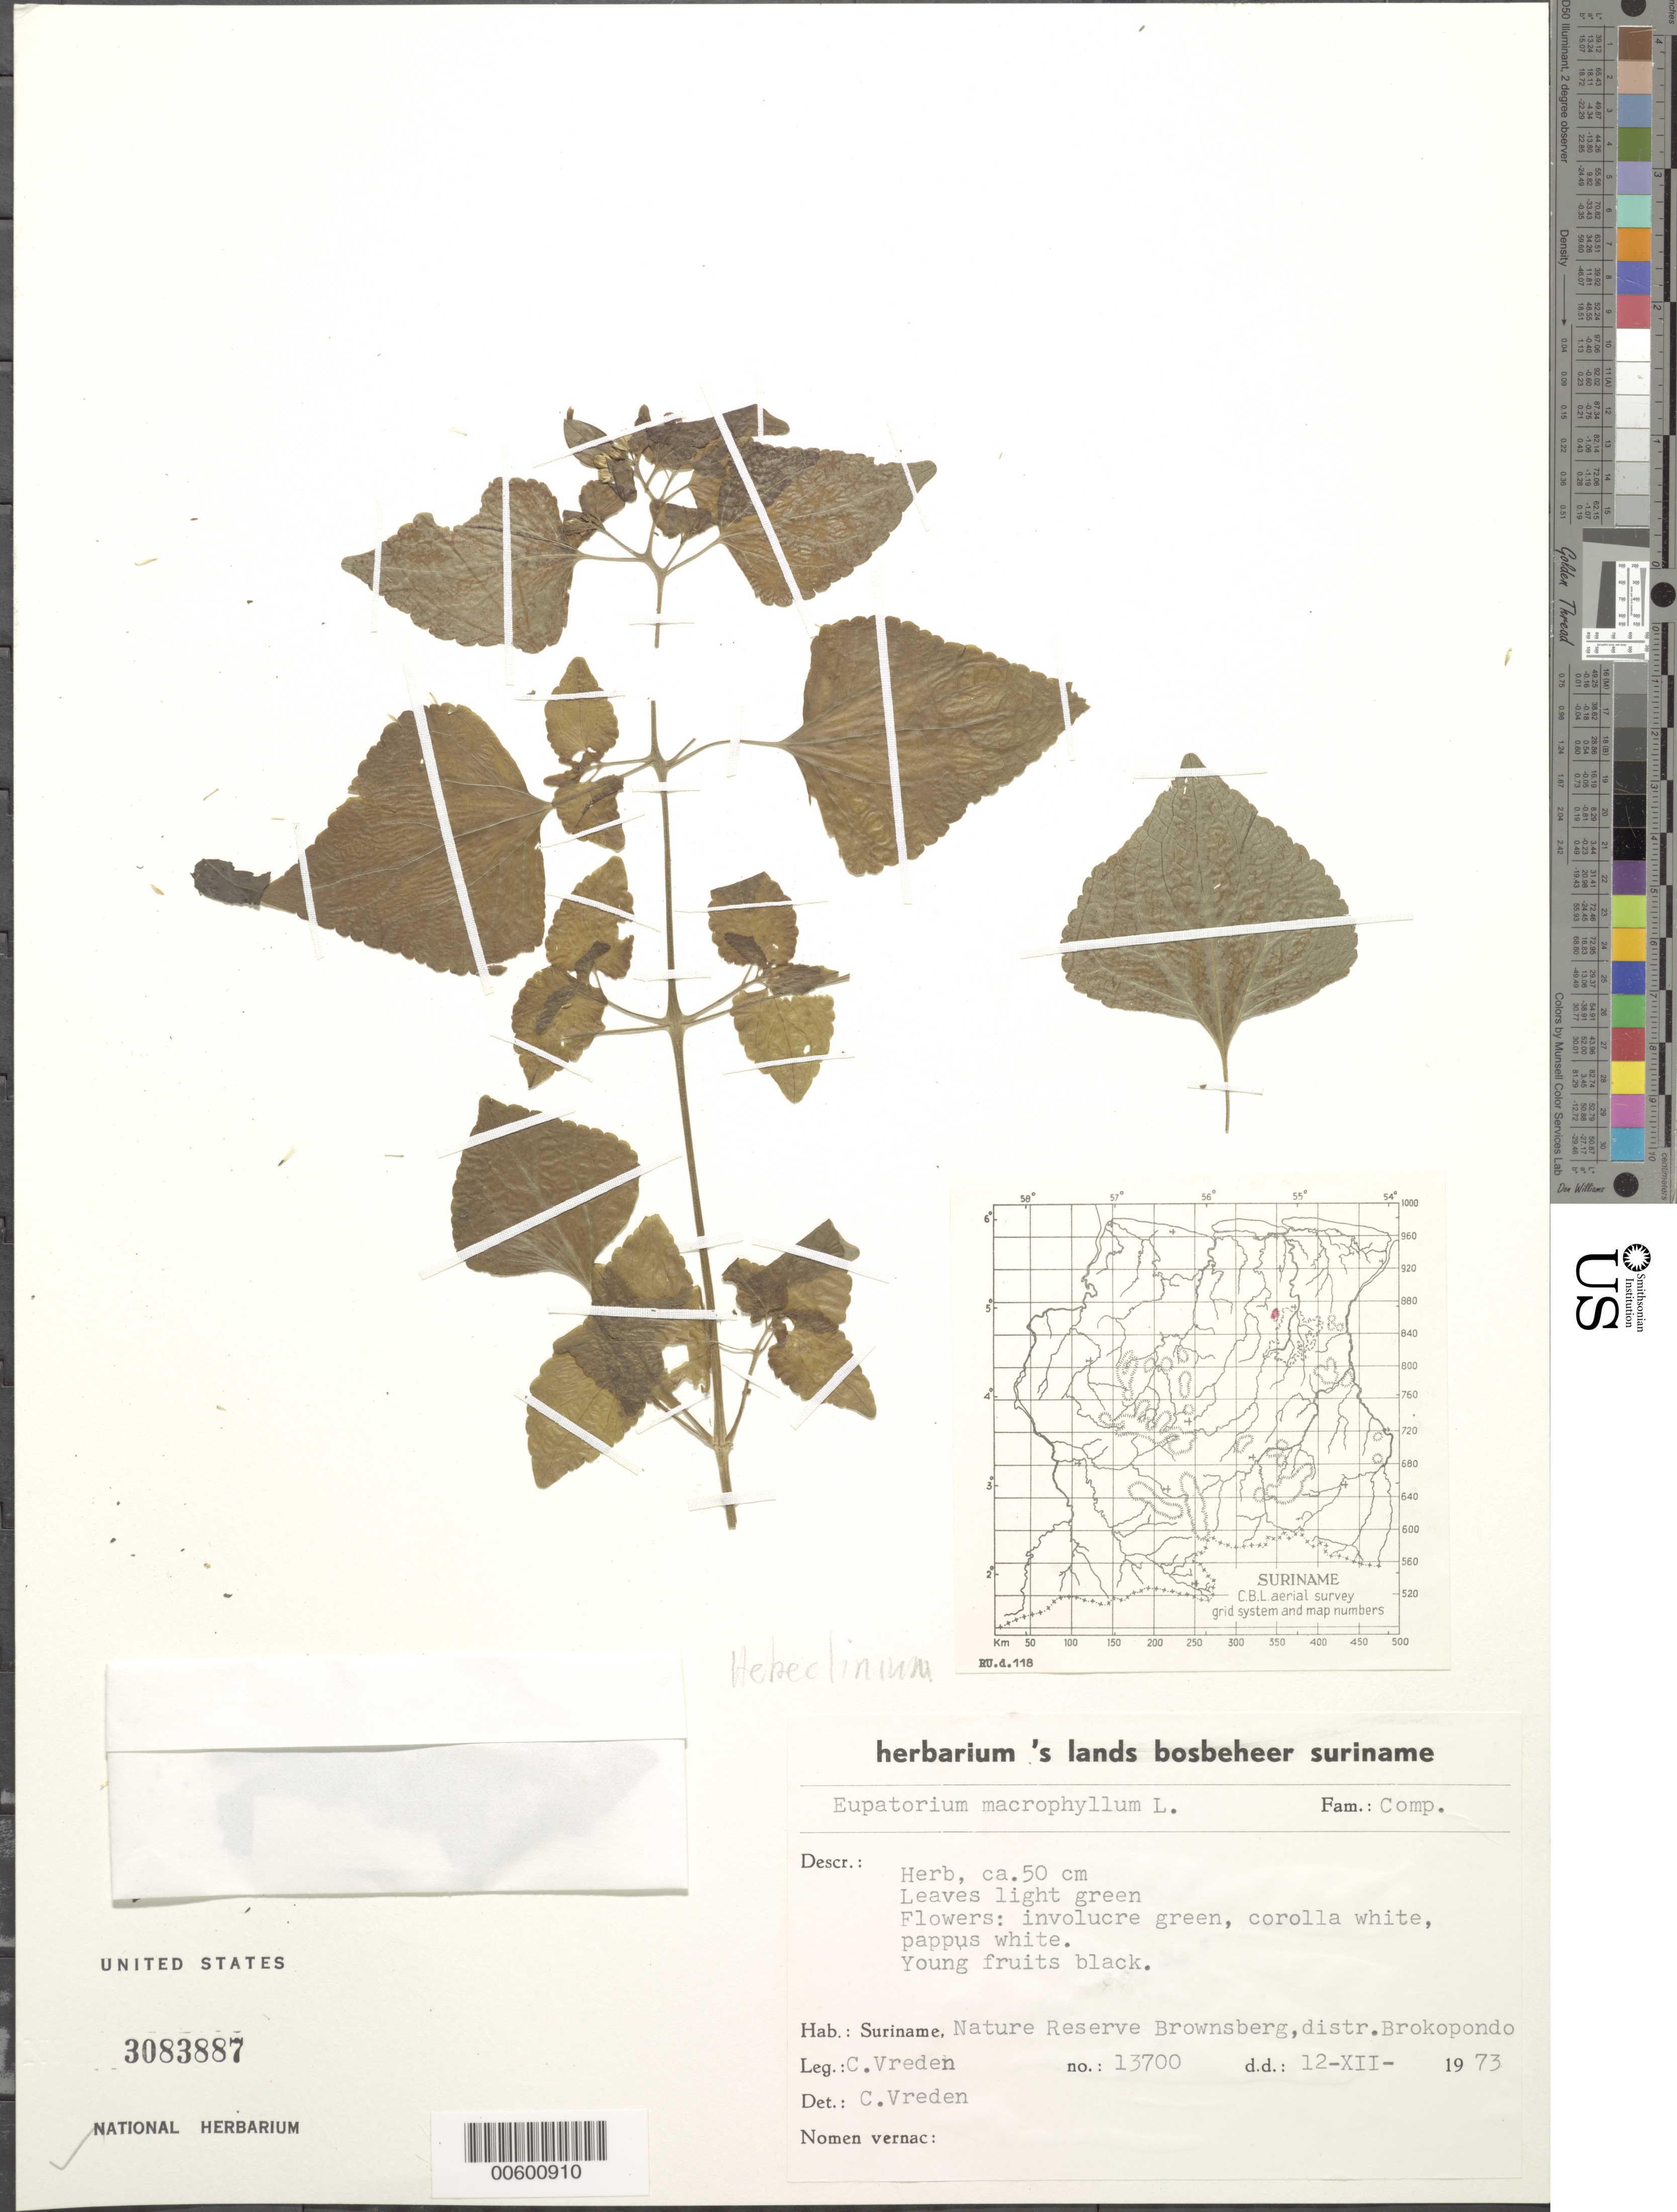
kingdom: Plantae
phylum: Tracheophyta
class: Magnoliopsida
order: Asterales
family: Asteraceae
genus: Hebeclinium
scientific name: Hebeclinium macrophyllum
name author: (L.) DC.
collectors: C. Vreden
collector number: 13700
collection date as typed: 12-Dec-73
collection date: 1973-12-12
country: Suriname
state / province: Brokopondo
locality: Brownsberg Nature Reserve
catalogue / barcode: US 3083887